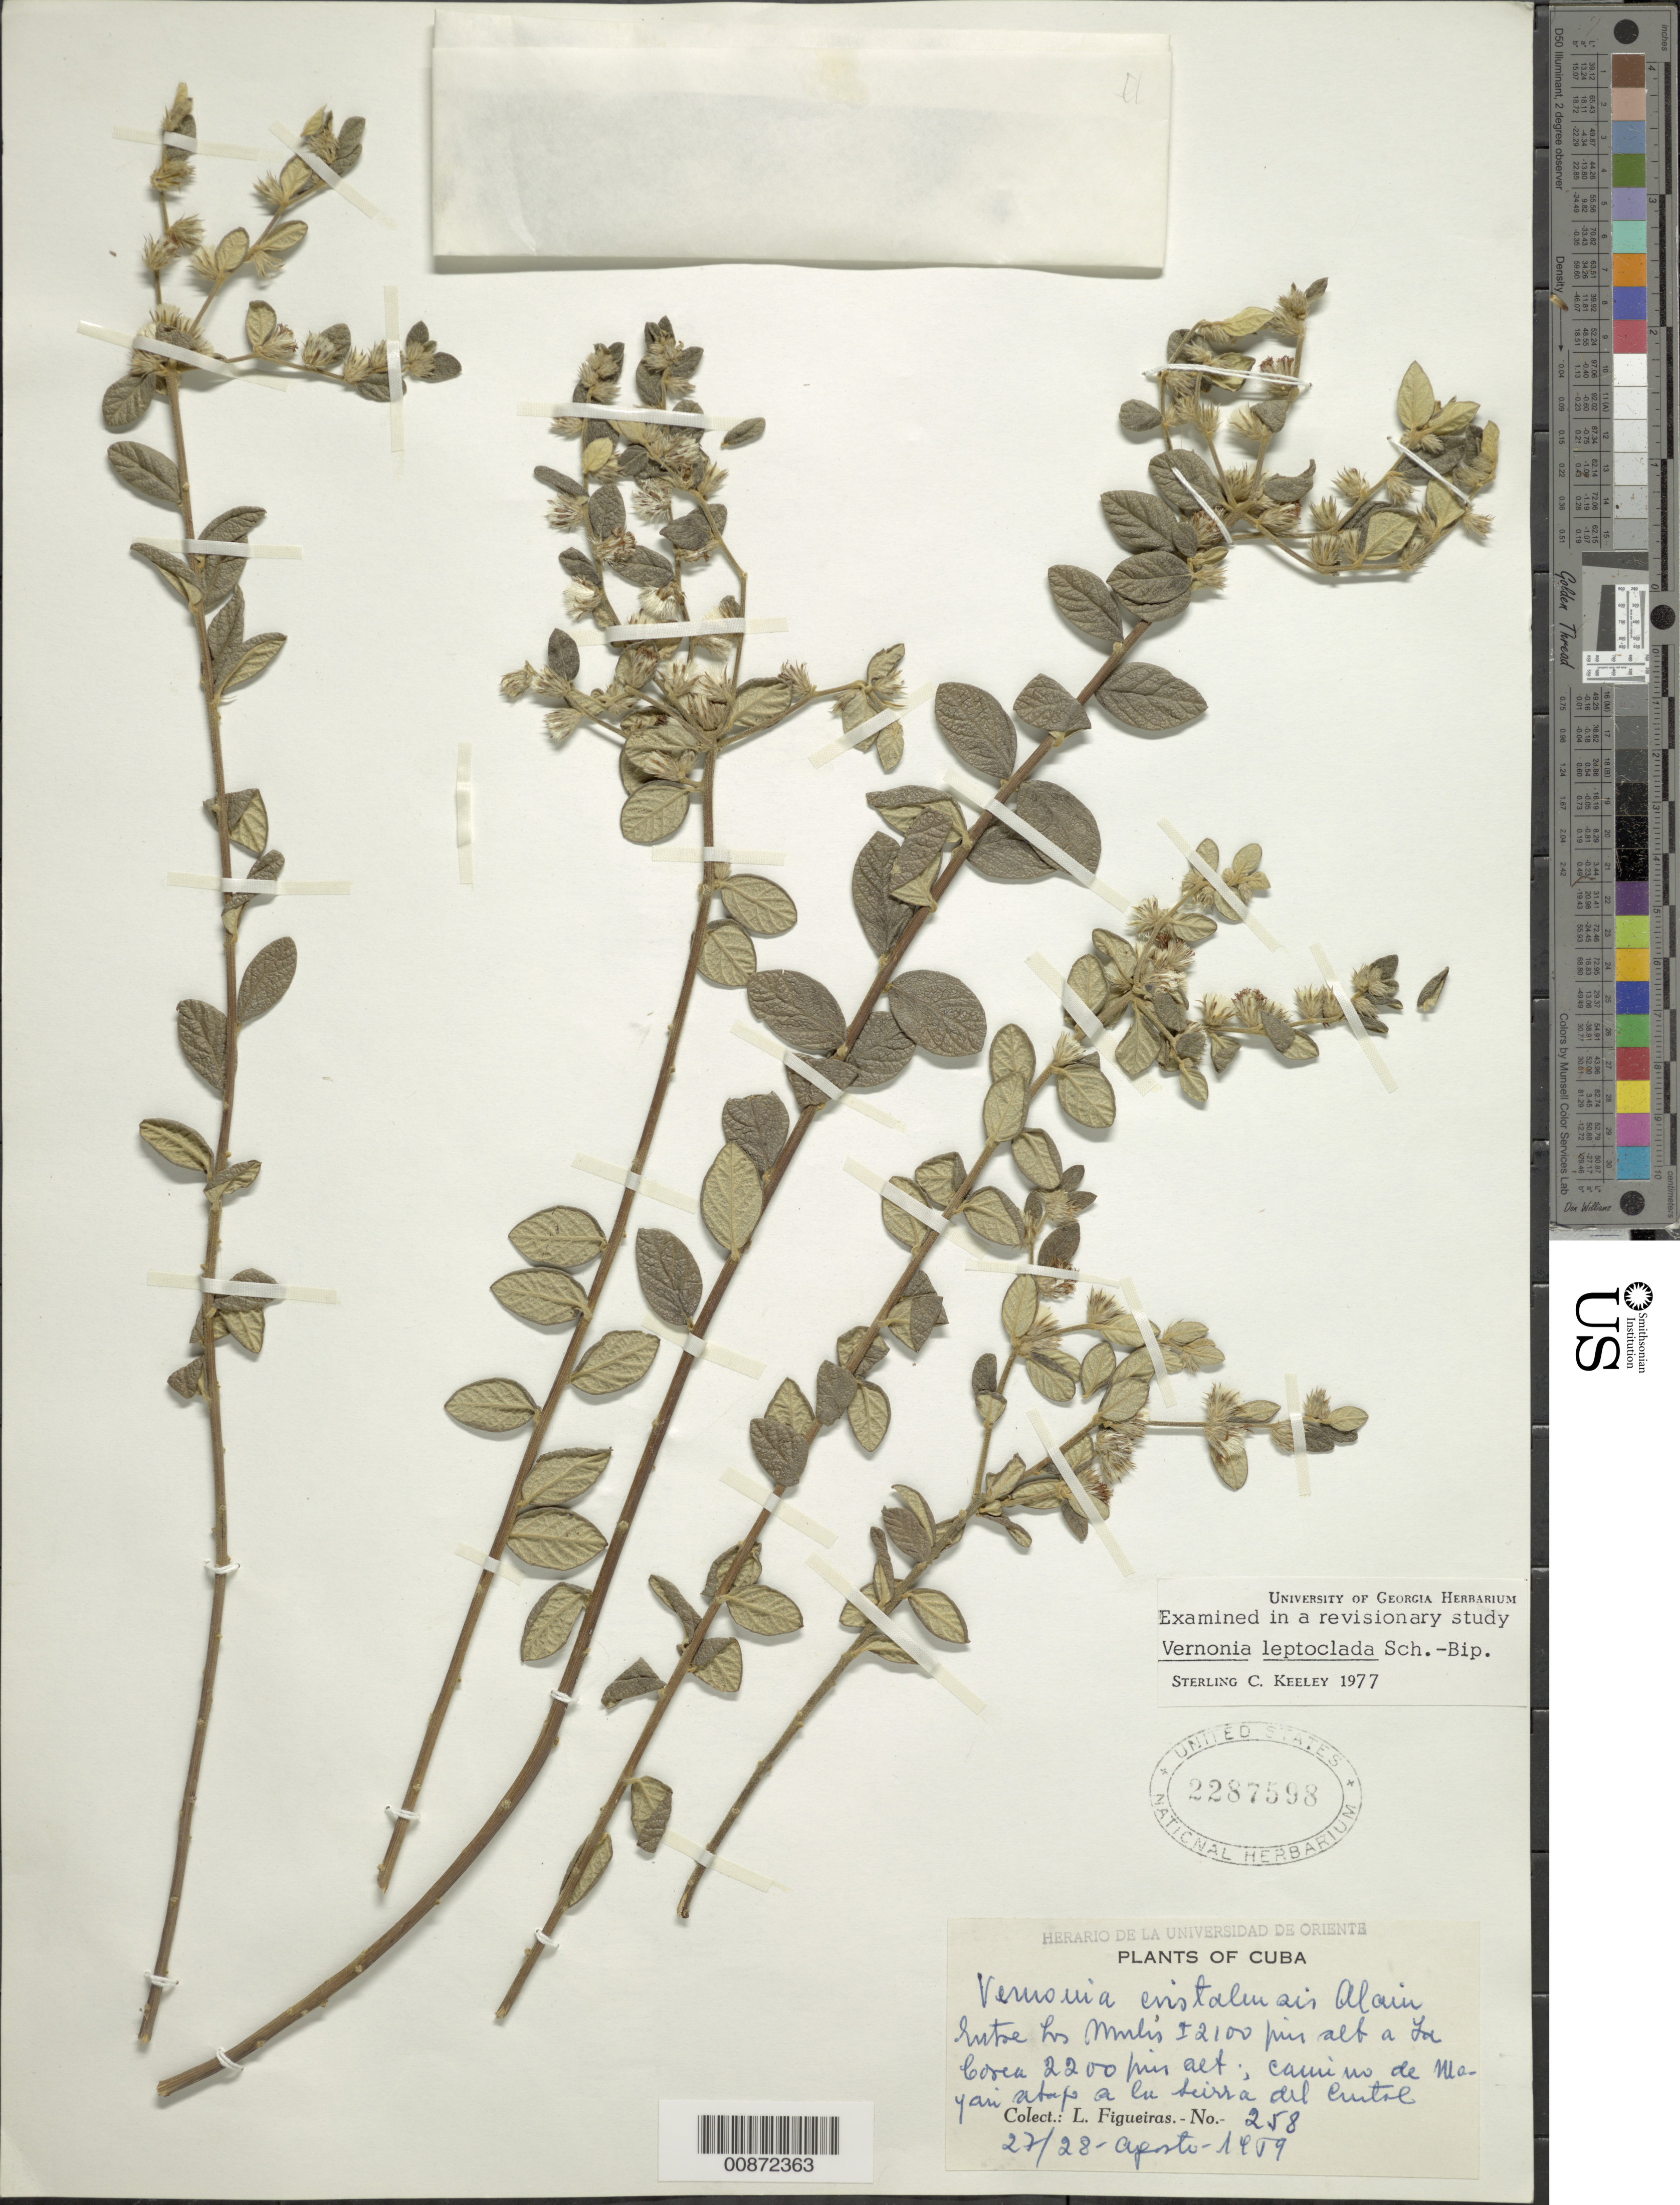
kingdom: Plantae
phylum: Tracheophyta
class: Magnoliopsida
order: Asterales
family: Asteraceae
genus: Lepidaploa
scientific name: Lepidaploa leptoclada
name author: (Sch. Bip.) H. Rob.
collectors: M. López Figueiras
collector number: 258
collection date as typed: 27 Apr 1959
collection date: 1959-04-27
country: Cuba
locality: La Cosea (sp?); Sierra del Central (sp?)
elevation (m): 640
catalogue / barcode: US 2287598